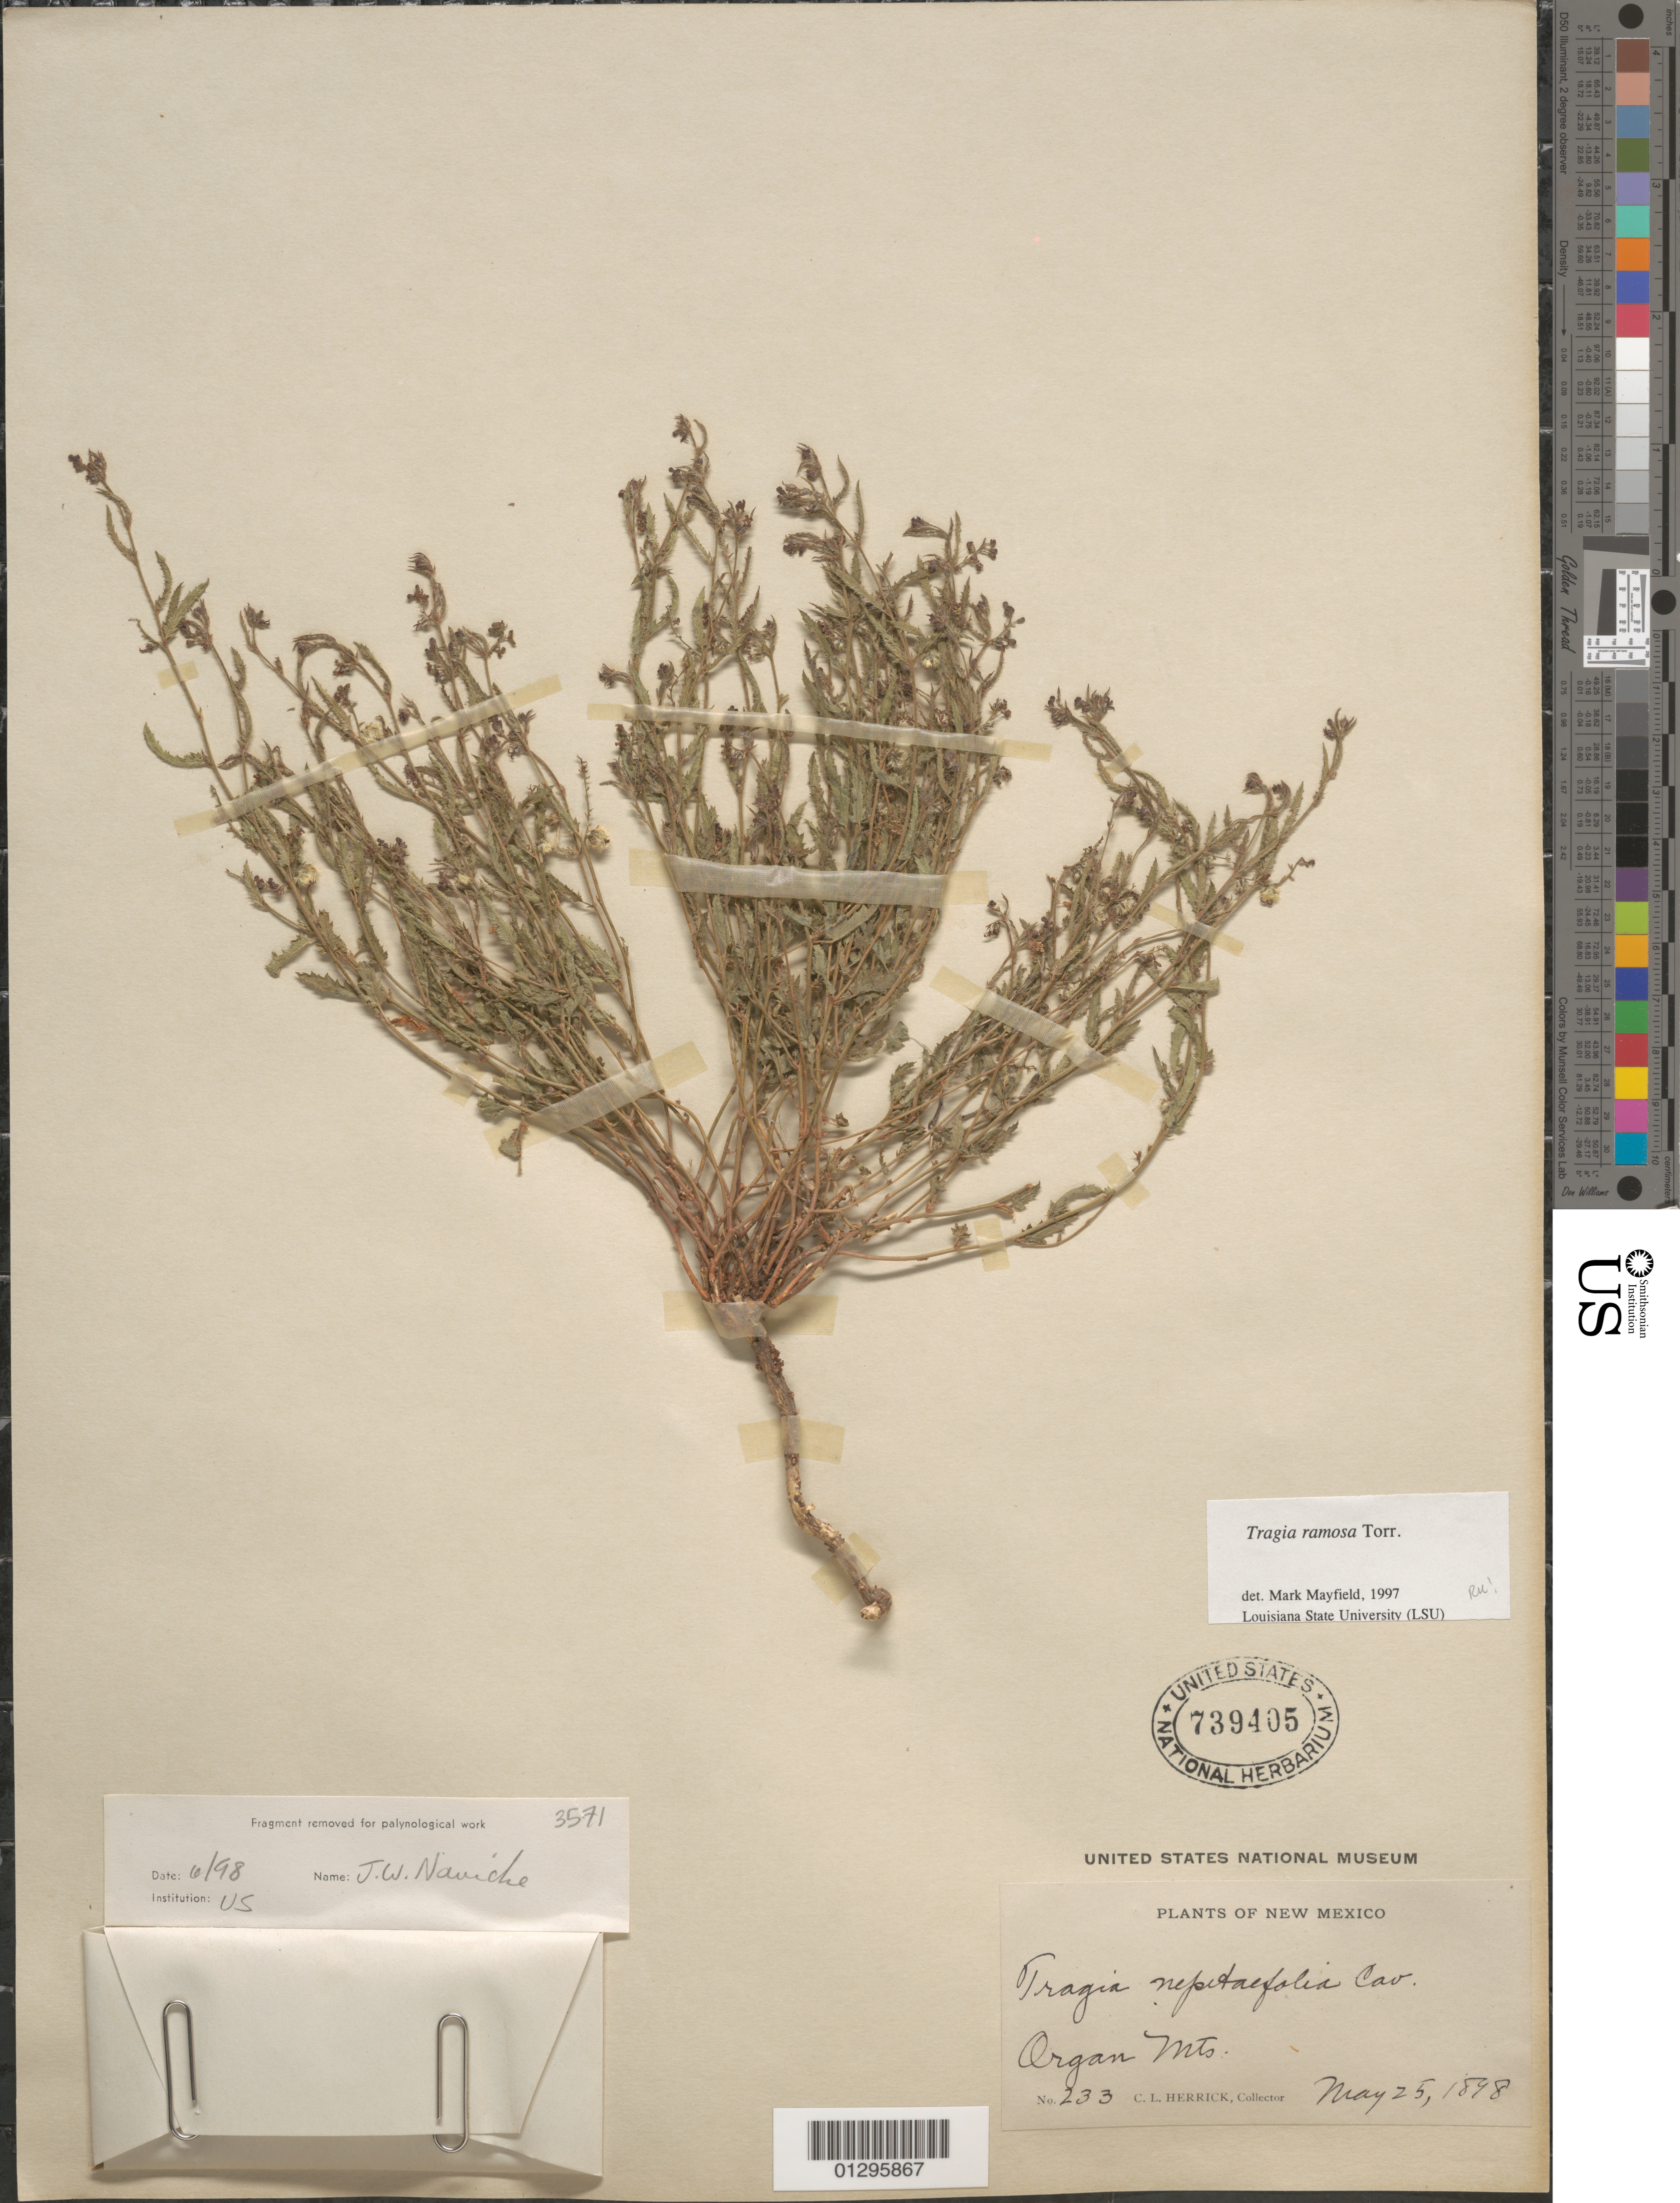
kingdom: Plantae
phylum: Tracheophyta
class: Magnoliopsida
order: Malpighiales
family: Euphorbiaceae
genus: Tragia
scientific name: Tragia ramosa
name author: Torr.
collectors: C. Herrick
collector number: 233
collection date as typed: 25 May 1898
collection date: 1898-05-25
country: United States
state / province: New Mexico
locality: Organ Mts.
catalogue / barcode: US 739405